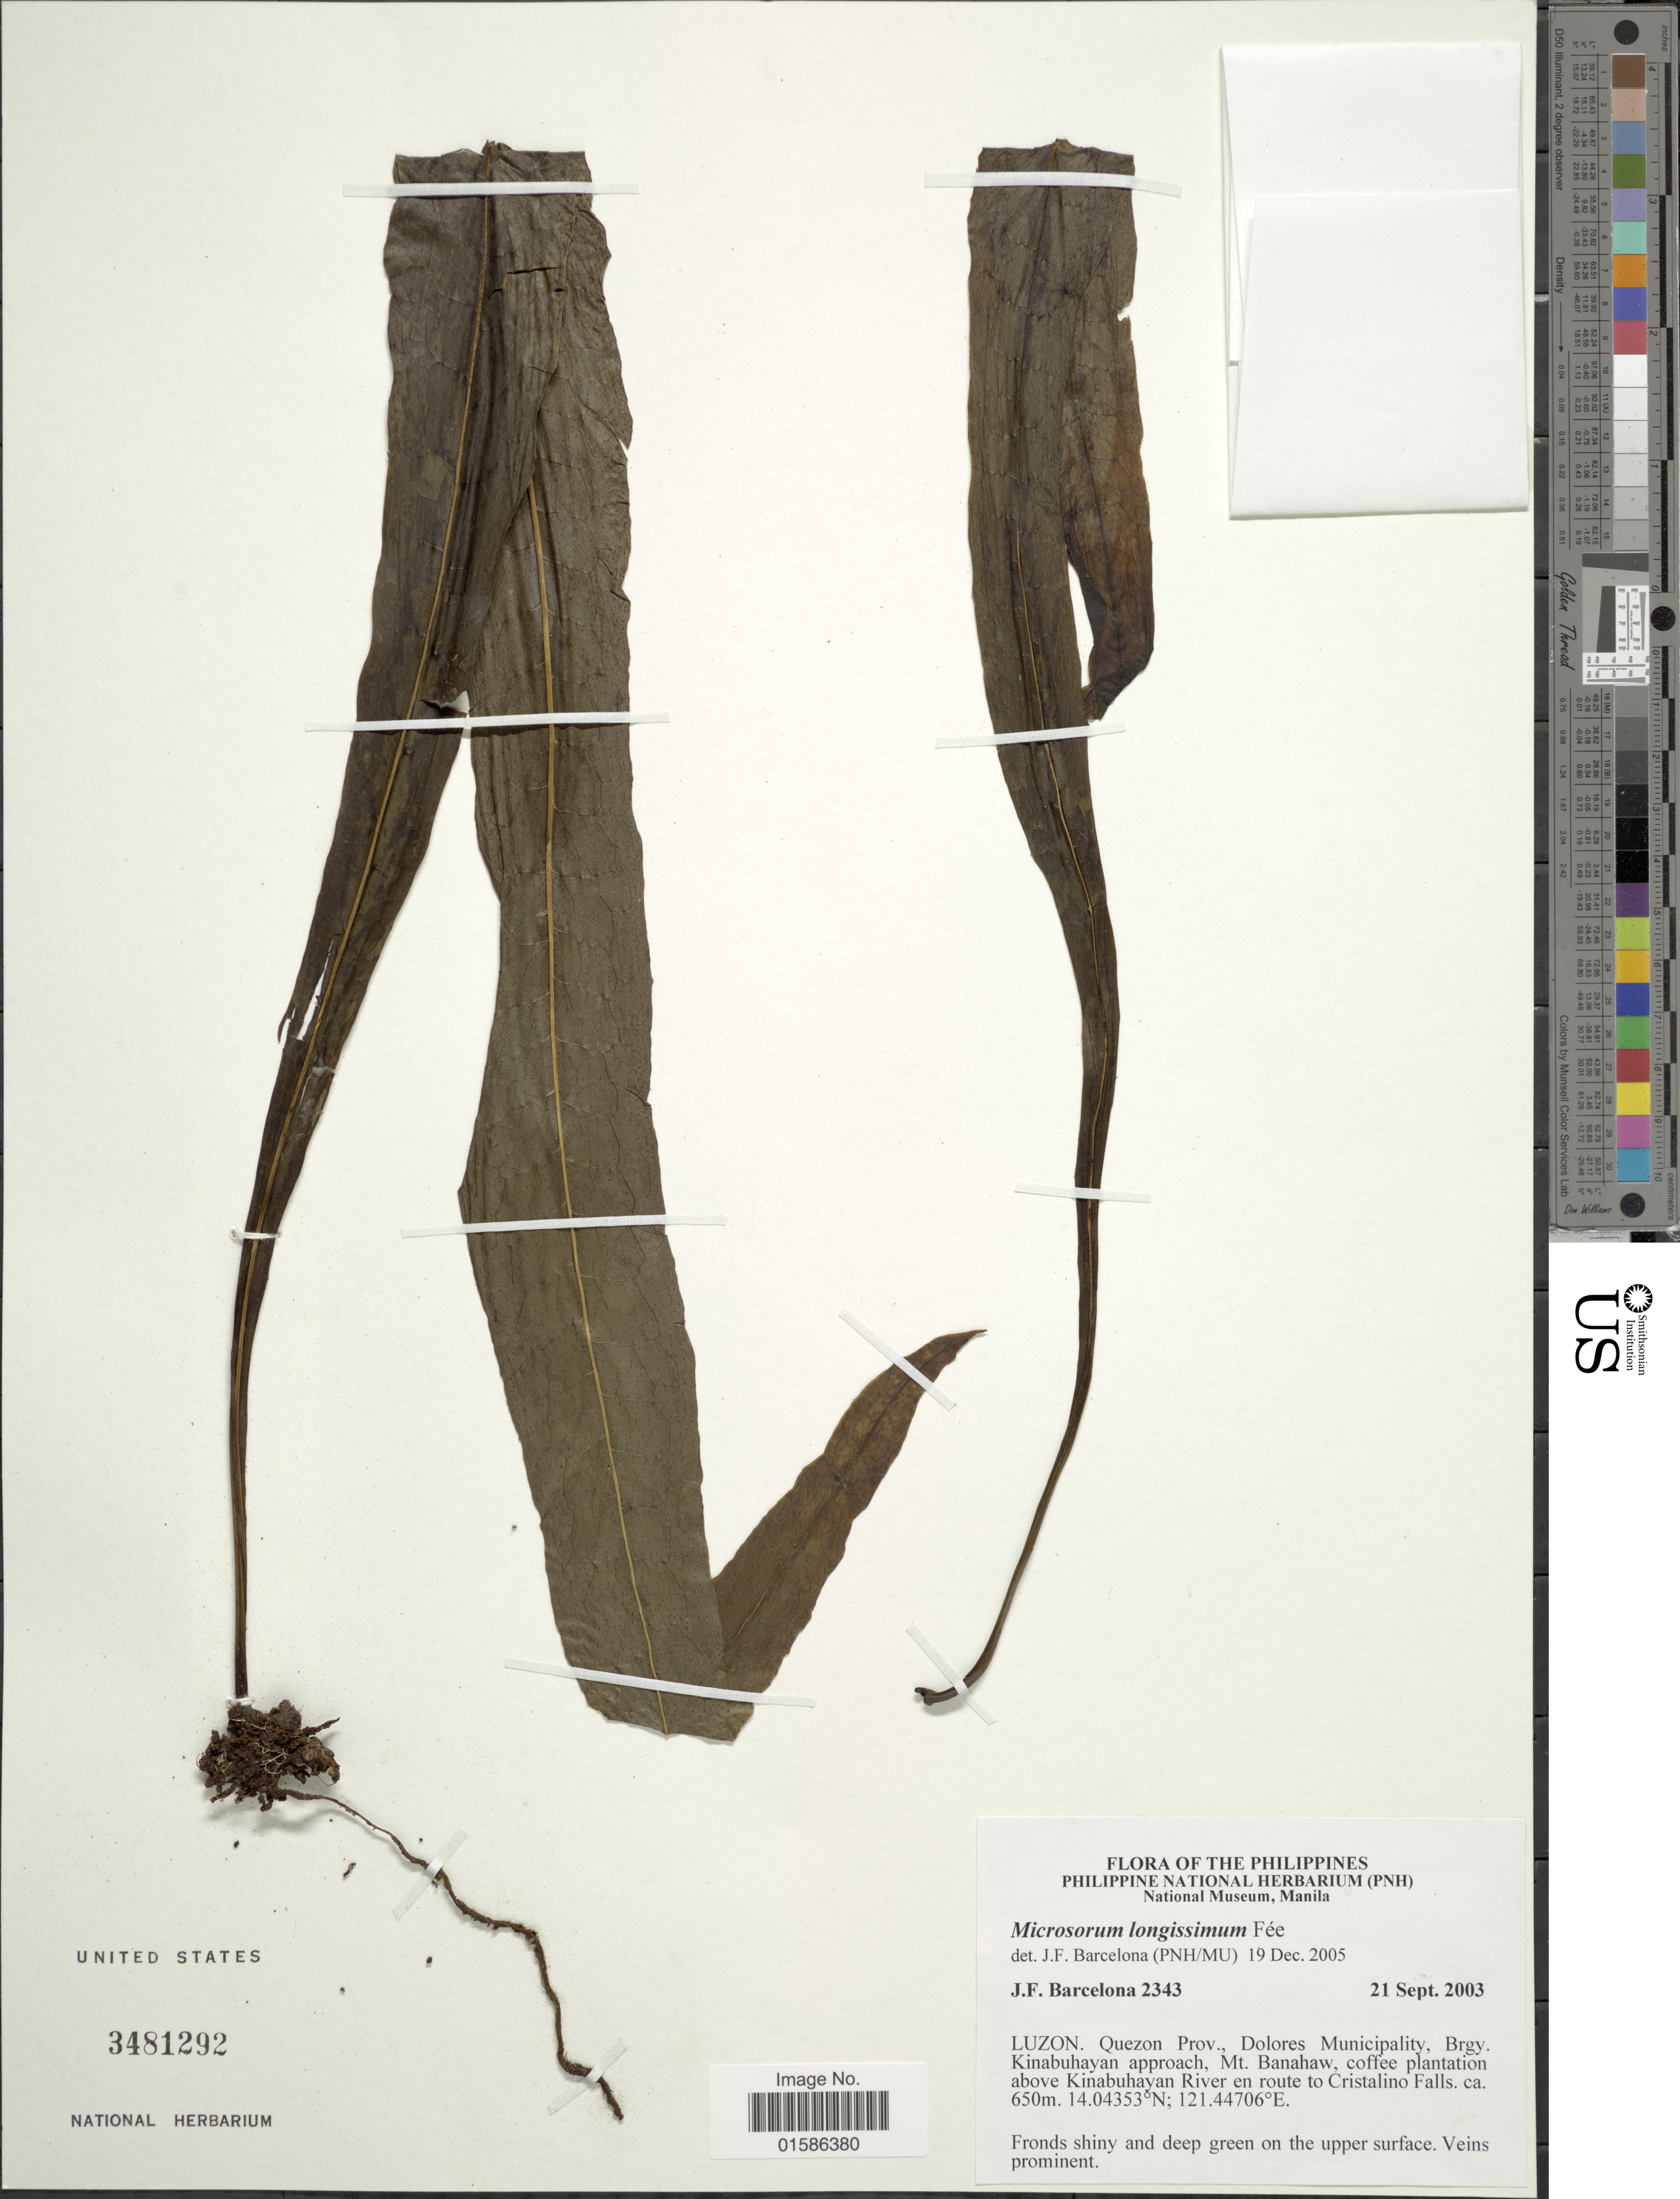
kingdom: Plantae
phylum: Tracheophyta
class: Polypodiopsida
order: Polypodiales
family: Polypodiaceae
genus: Microsorum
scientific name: Microsorum longissimum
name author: Fée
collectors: J. F. Barcelona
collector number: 2343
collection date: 2003-09-21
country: Philippines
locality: Luzon. Quezon Prov., Dolores Municipality, Brgy Kinabuhayan approach, Mt Banahaw, coffee plantation above Kinabihayan River en route to Cristalino Dalls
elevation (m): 650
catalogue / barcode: US 3481292